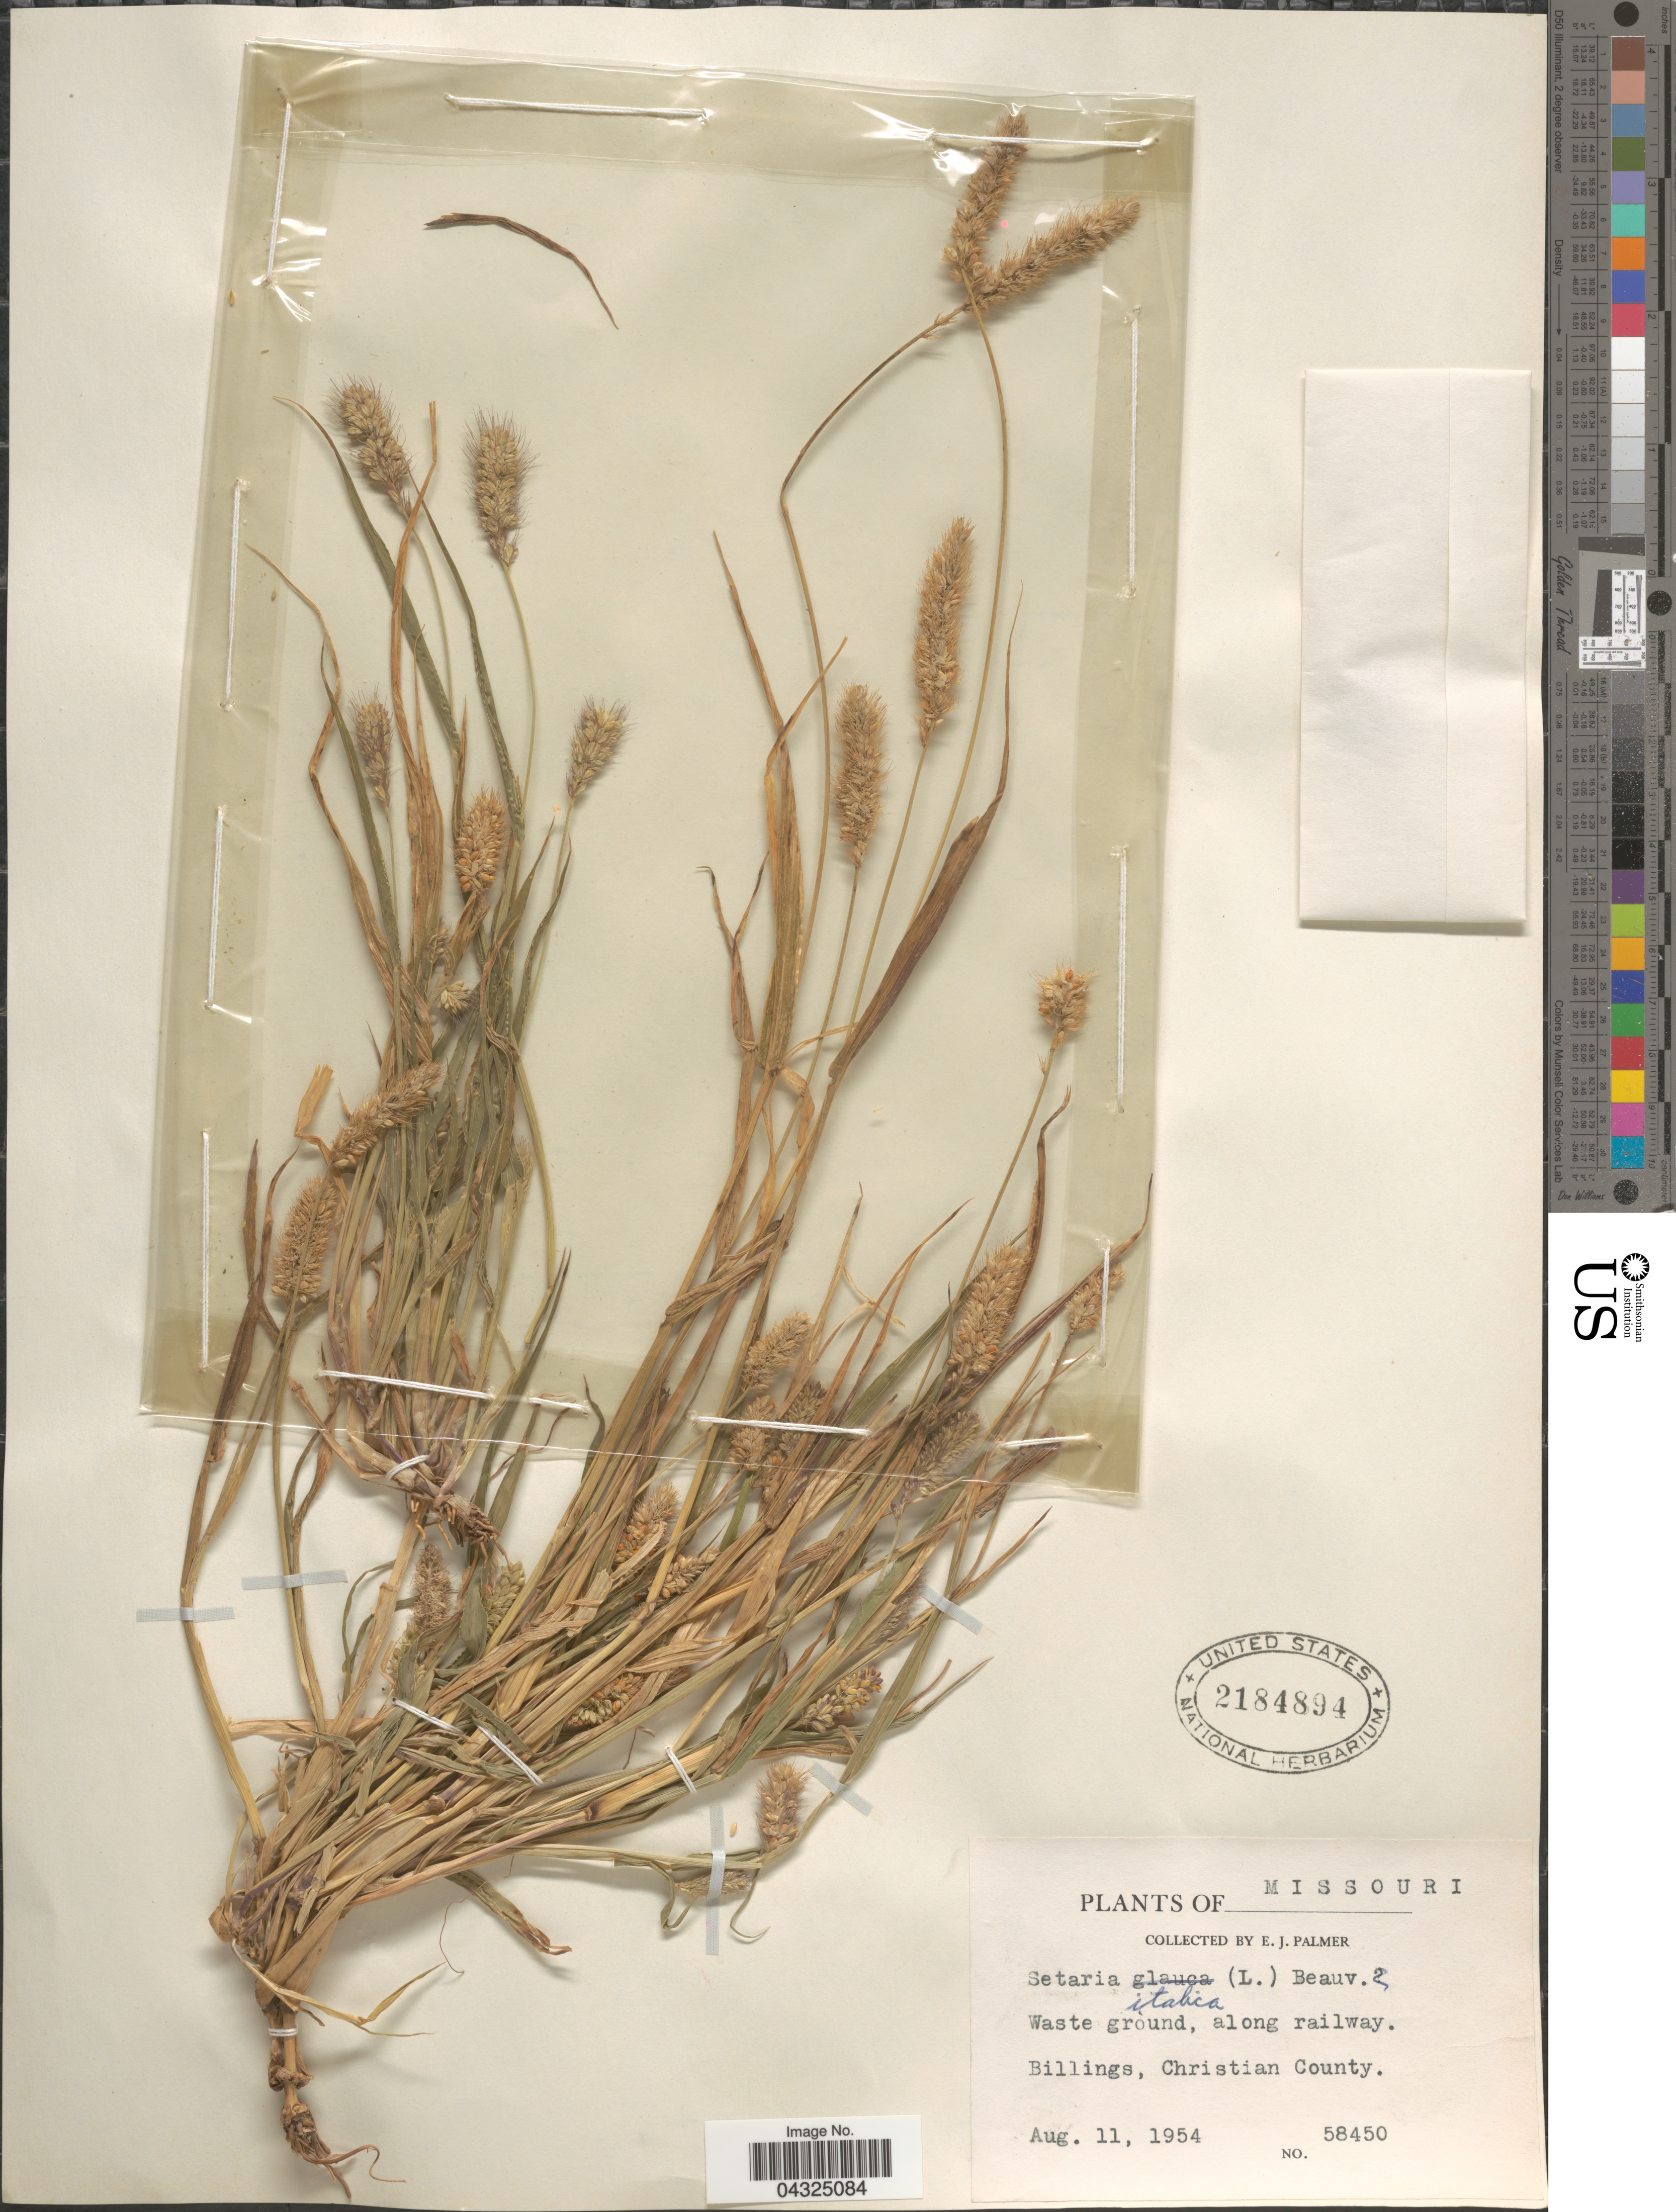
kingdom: Plantae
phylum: Tracheophyta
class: Liliopsida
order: Poales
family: Poaceae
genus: Setaria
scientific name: Setaria italica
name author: (L.) P. Beauv.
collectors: E. J. Palmer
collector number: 58450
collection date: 1954-08-11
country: United States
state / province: Missouri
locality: Waste ground, along railway. Billings, Christian County.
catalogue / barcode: US 2184894